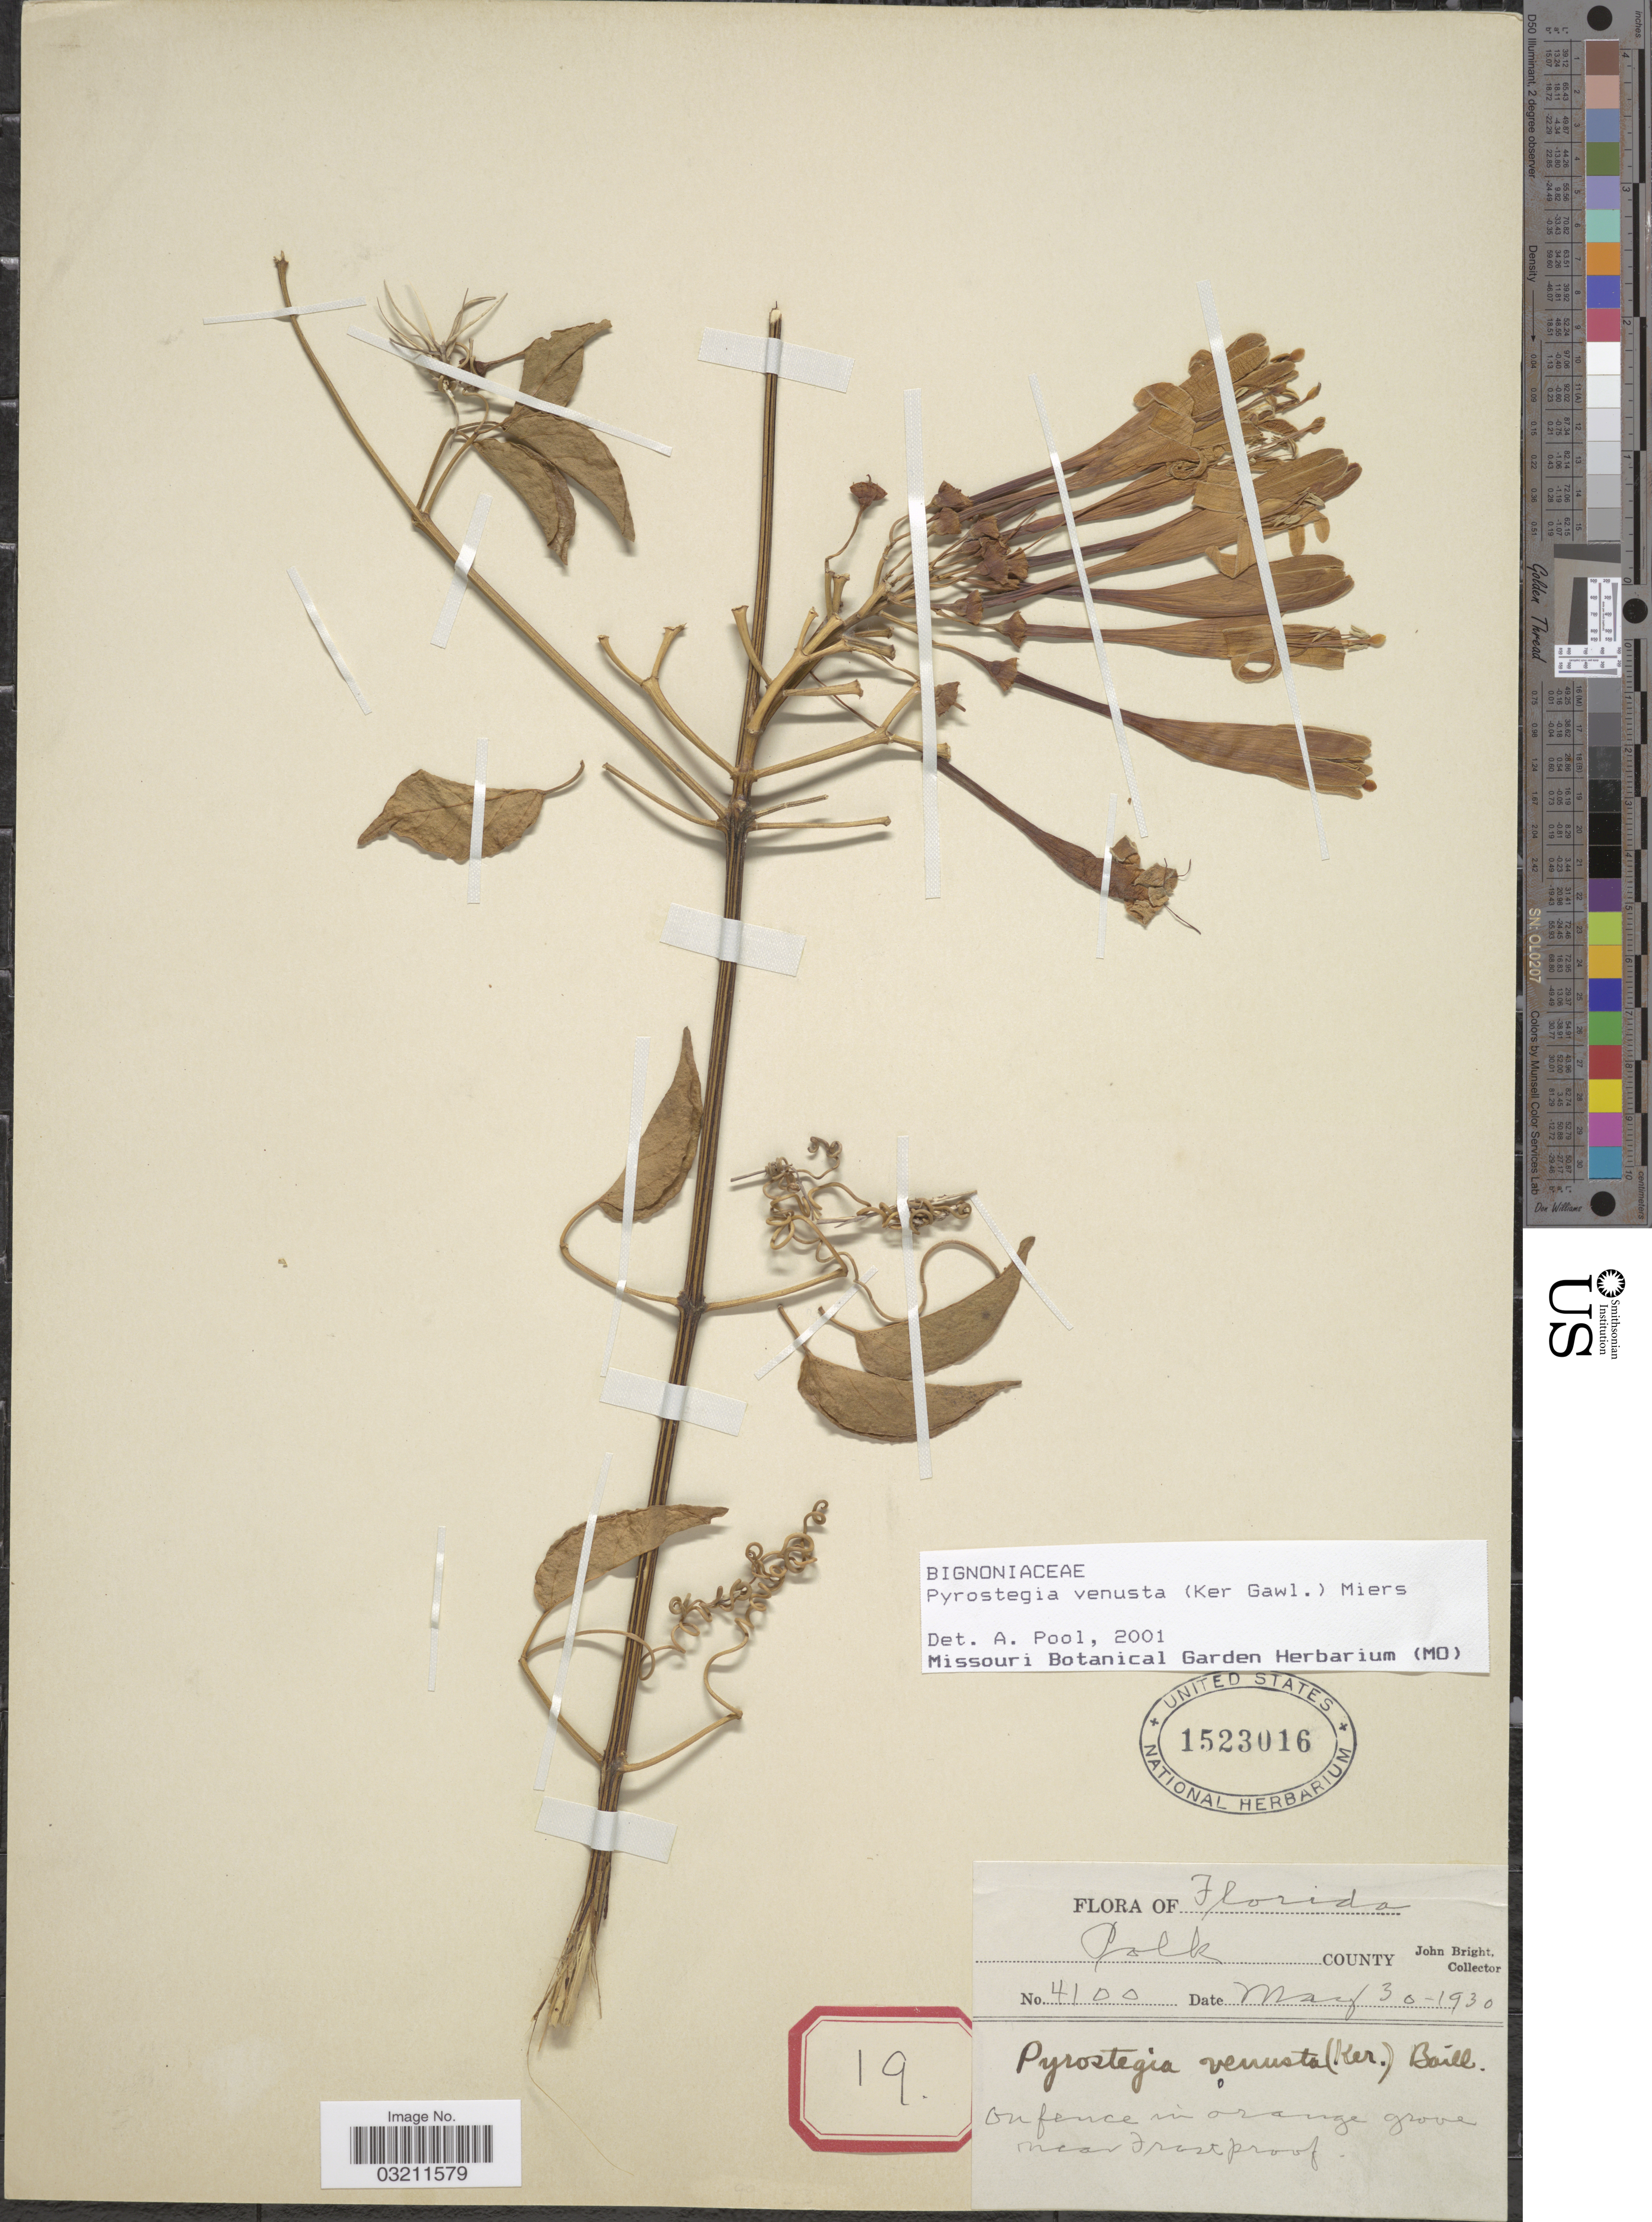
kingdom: Plantae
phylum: Tracheophyta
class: Magnoliopsida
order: Lamiales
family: Bignoniaceae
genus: Pyrostegia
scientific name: Pyrostegia venusta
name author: (Ker Gawl.) Miers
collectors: J. Bright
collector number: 4100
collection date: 1930-05-30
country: United States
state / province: Florida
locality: Polk County. On fence in orange grove near Frostproof.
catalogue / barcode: US 1523016